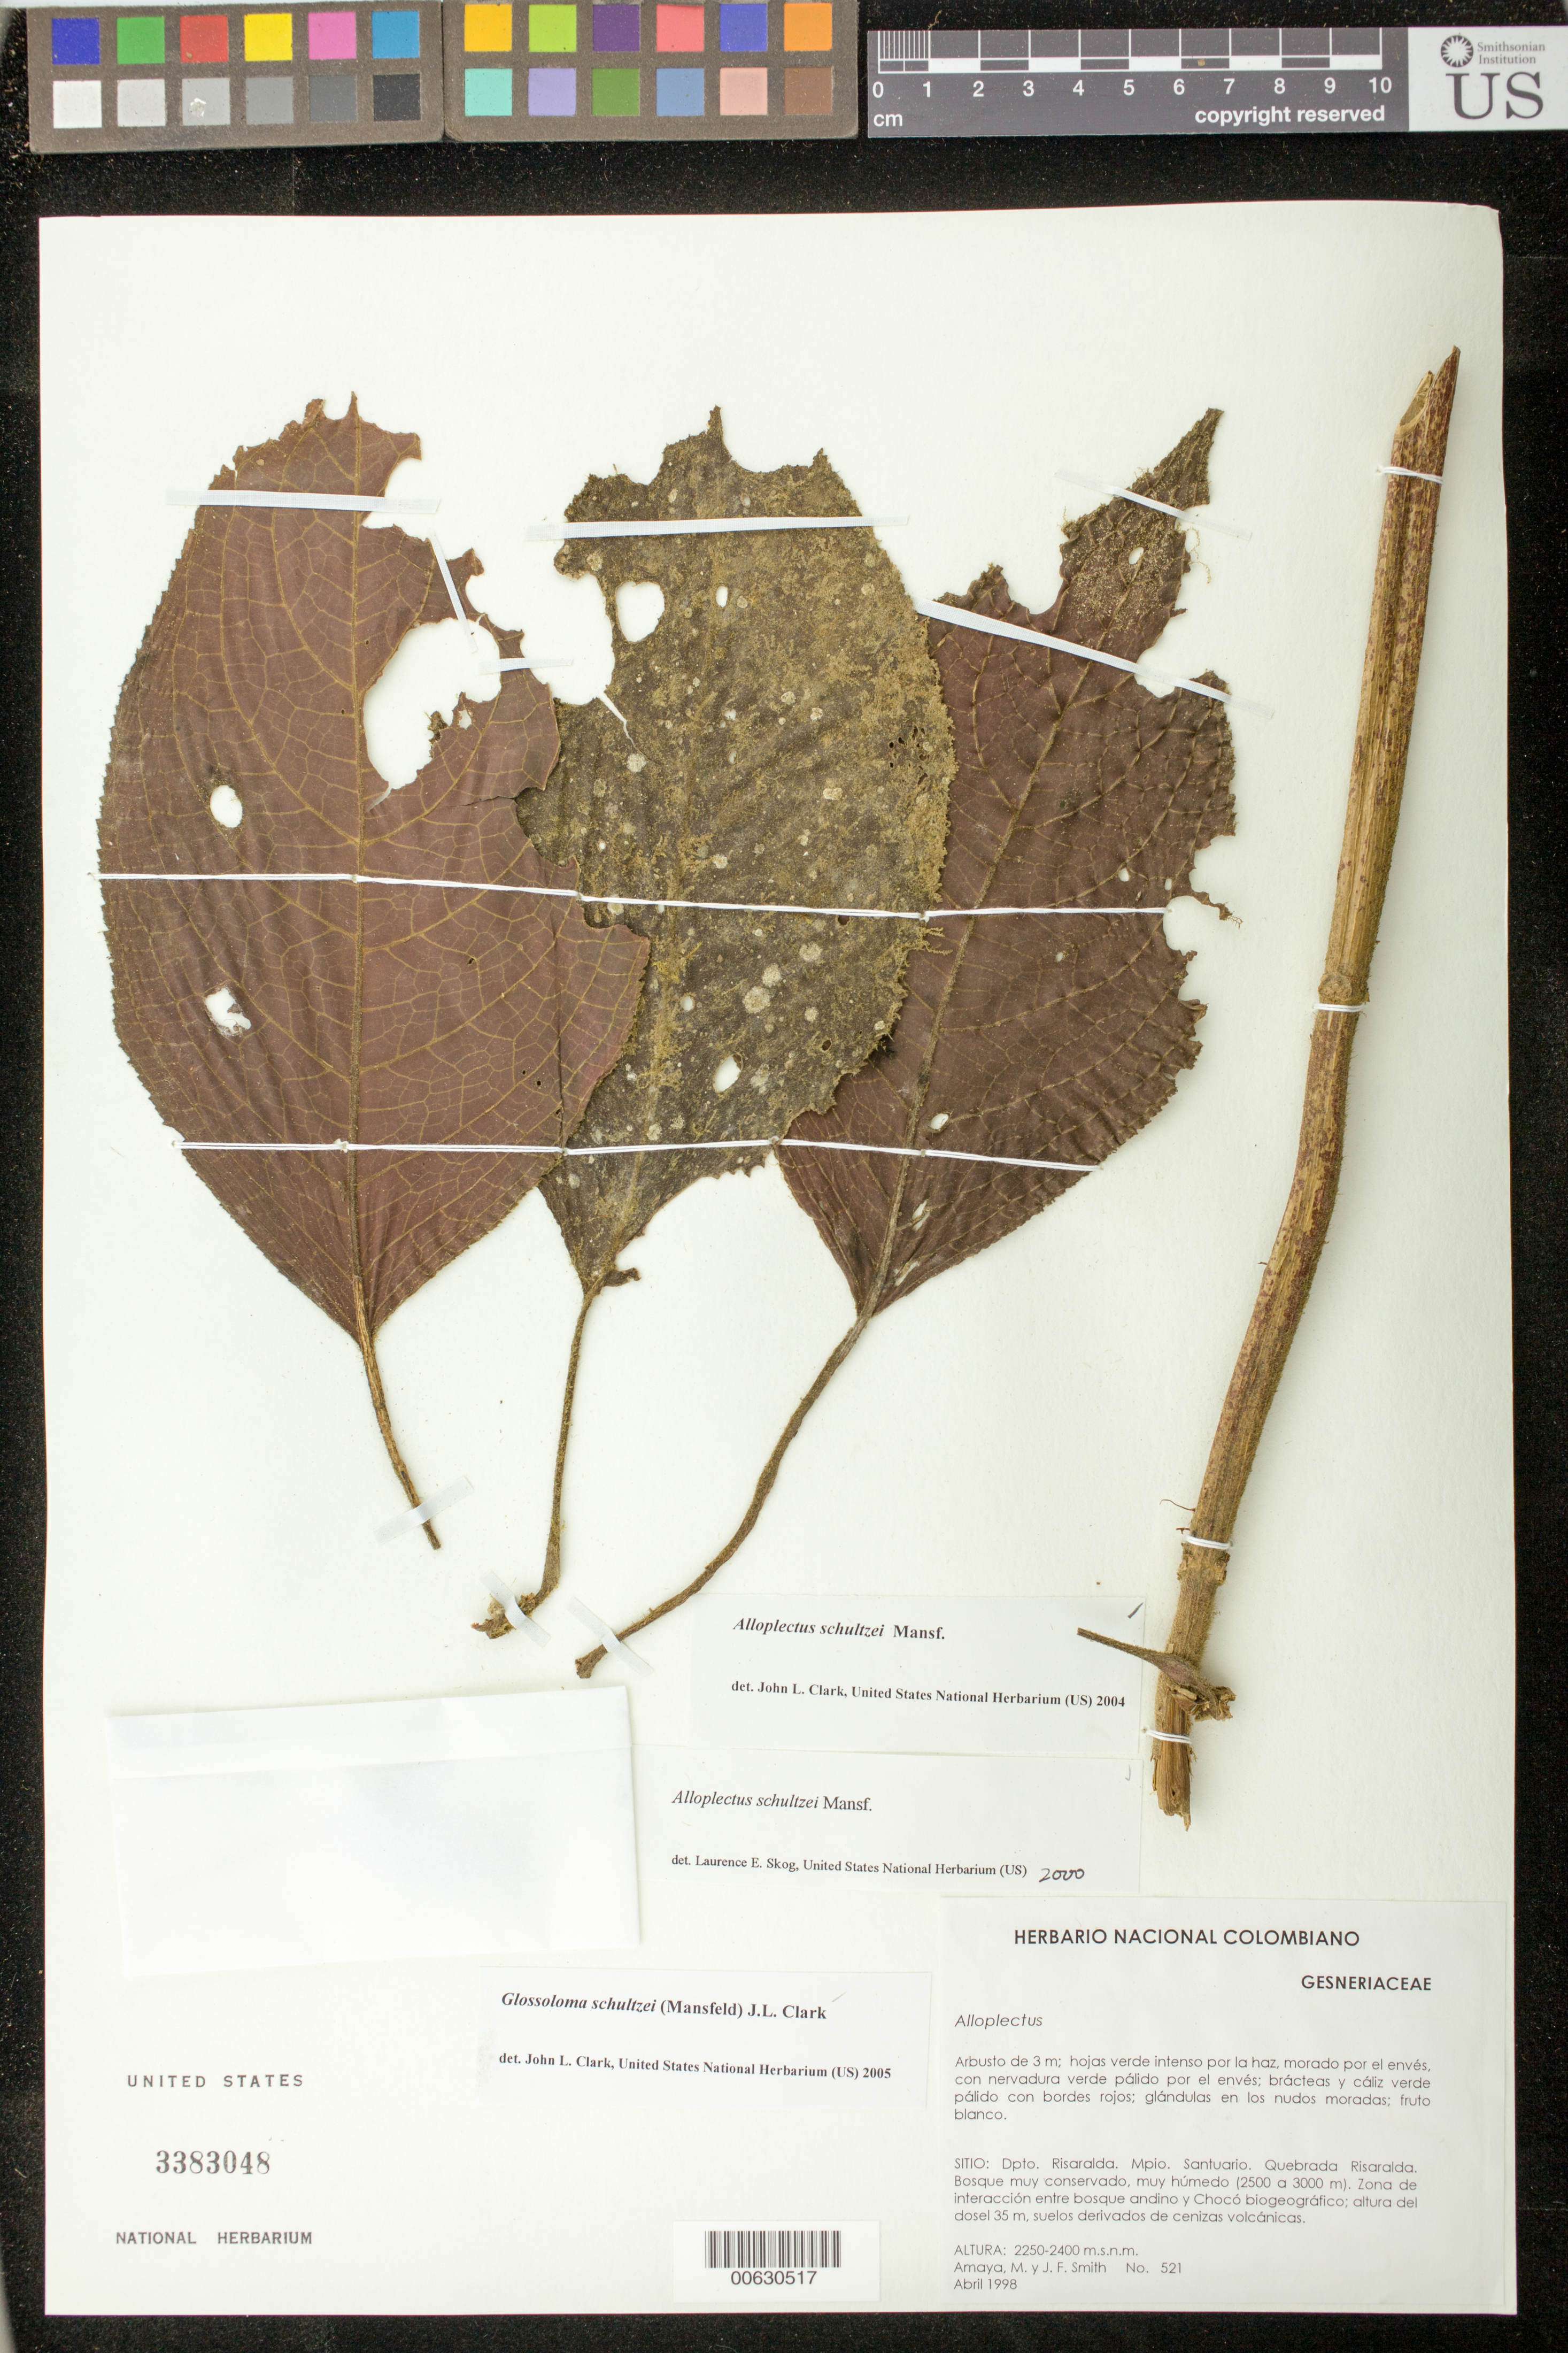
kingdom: Plantae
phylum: Tracheophyta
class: Magnoliopsida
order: Lamiales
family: Gesneriaceae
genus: Glossoloma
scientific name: Glossoloma schultzei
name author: (Mansf.) J.L. Clark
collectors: M. Amaya & J. F. Smith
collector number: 521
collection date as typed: Apr 1998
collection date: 1998-04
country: Colombia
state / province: Risaralda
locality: Mpio. Santuario. Quebrada Risaralda.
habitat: Bosque muy conservado, muy húmedo (2500 a 3000 m); zona de interacción entre bosque andino y Chocó biogeográfico; altura del dosel 35 m, suelos derivados de cenizas volcánicas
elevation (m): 2250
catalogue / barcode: US 3383048